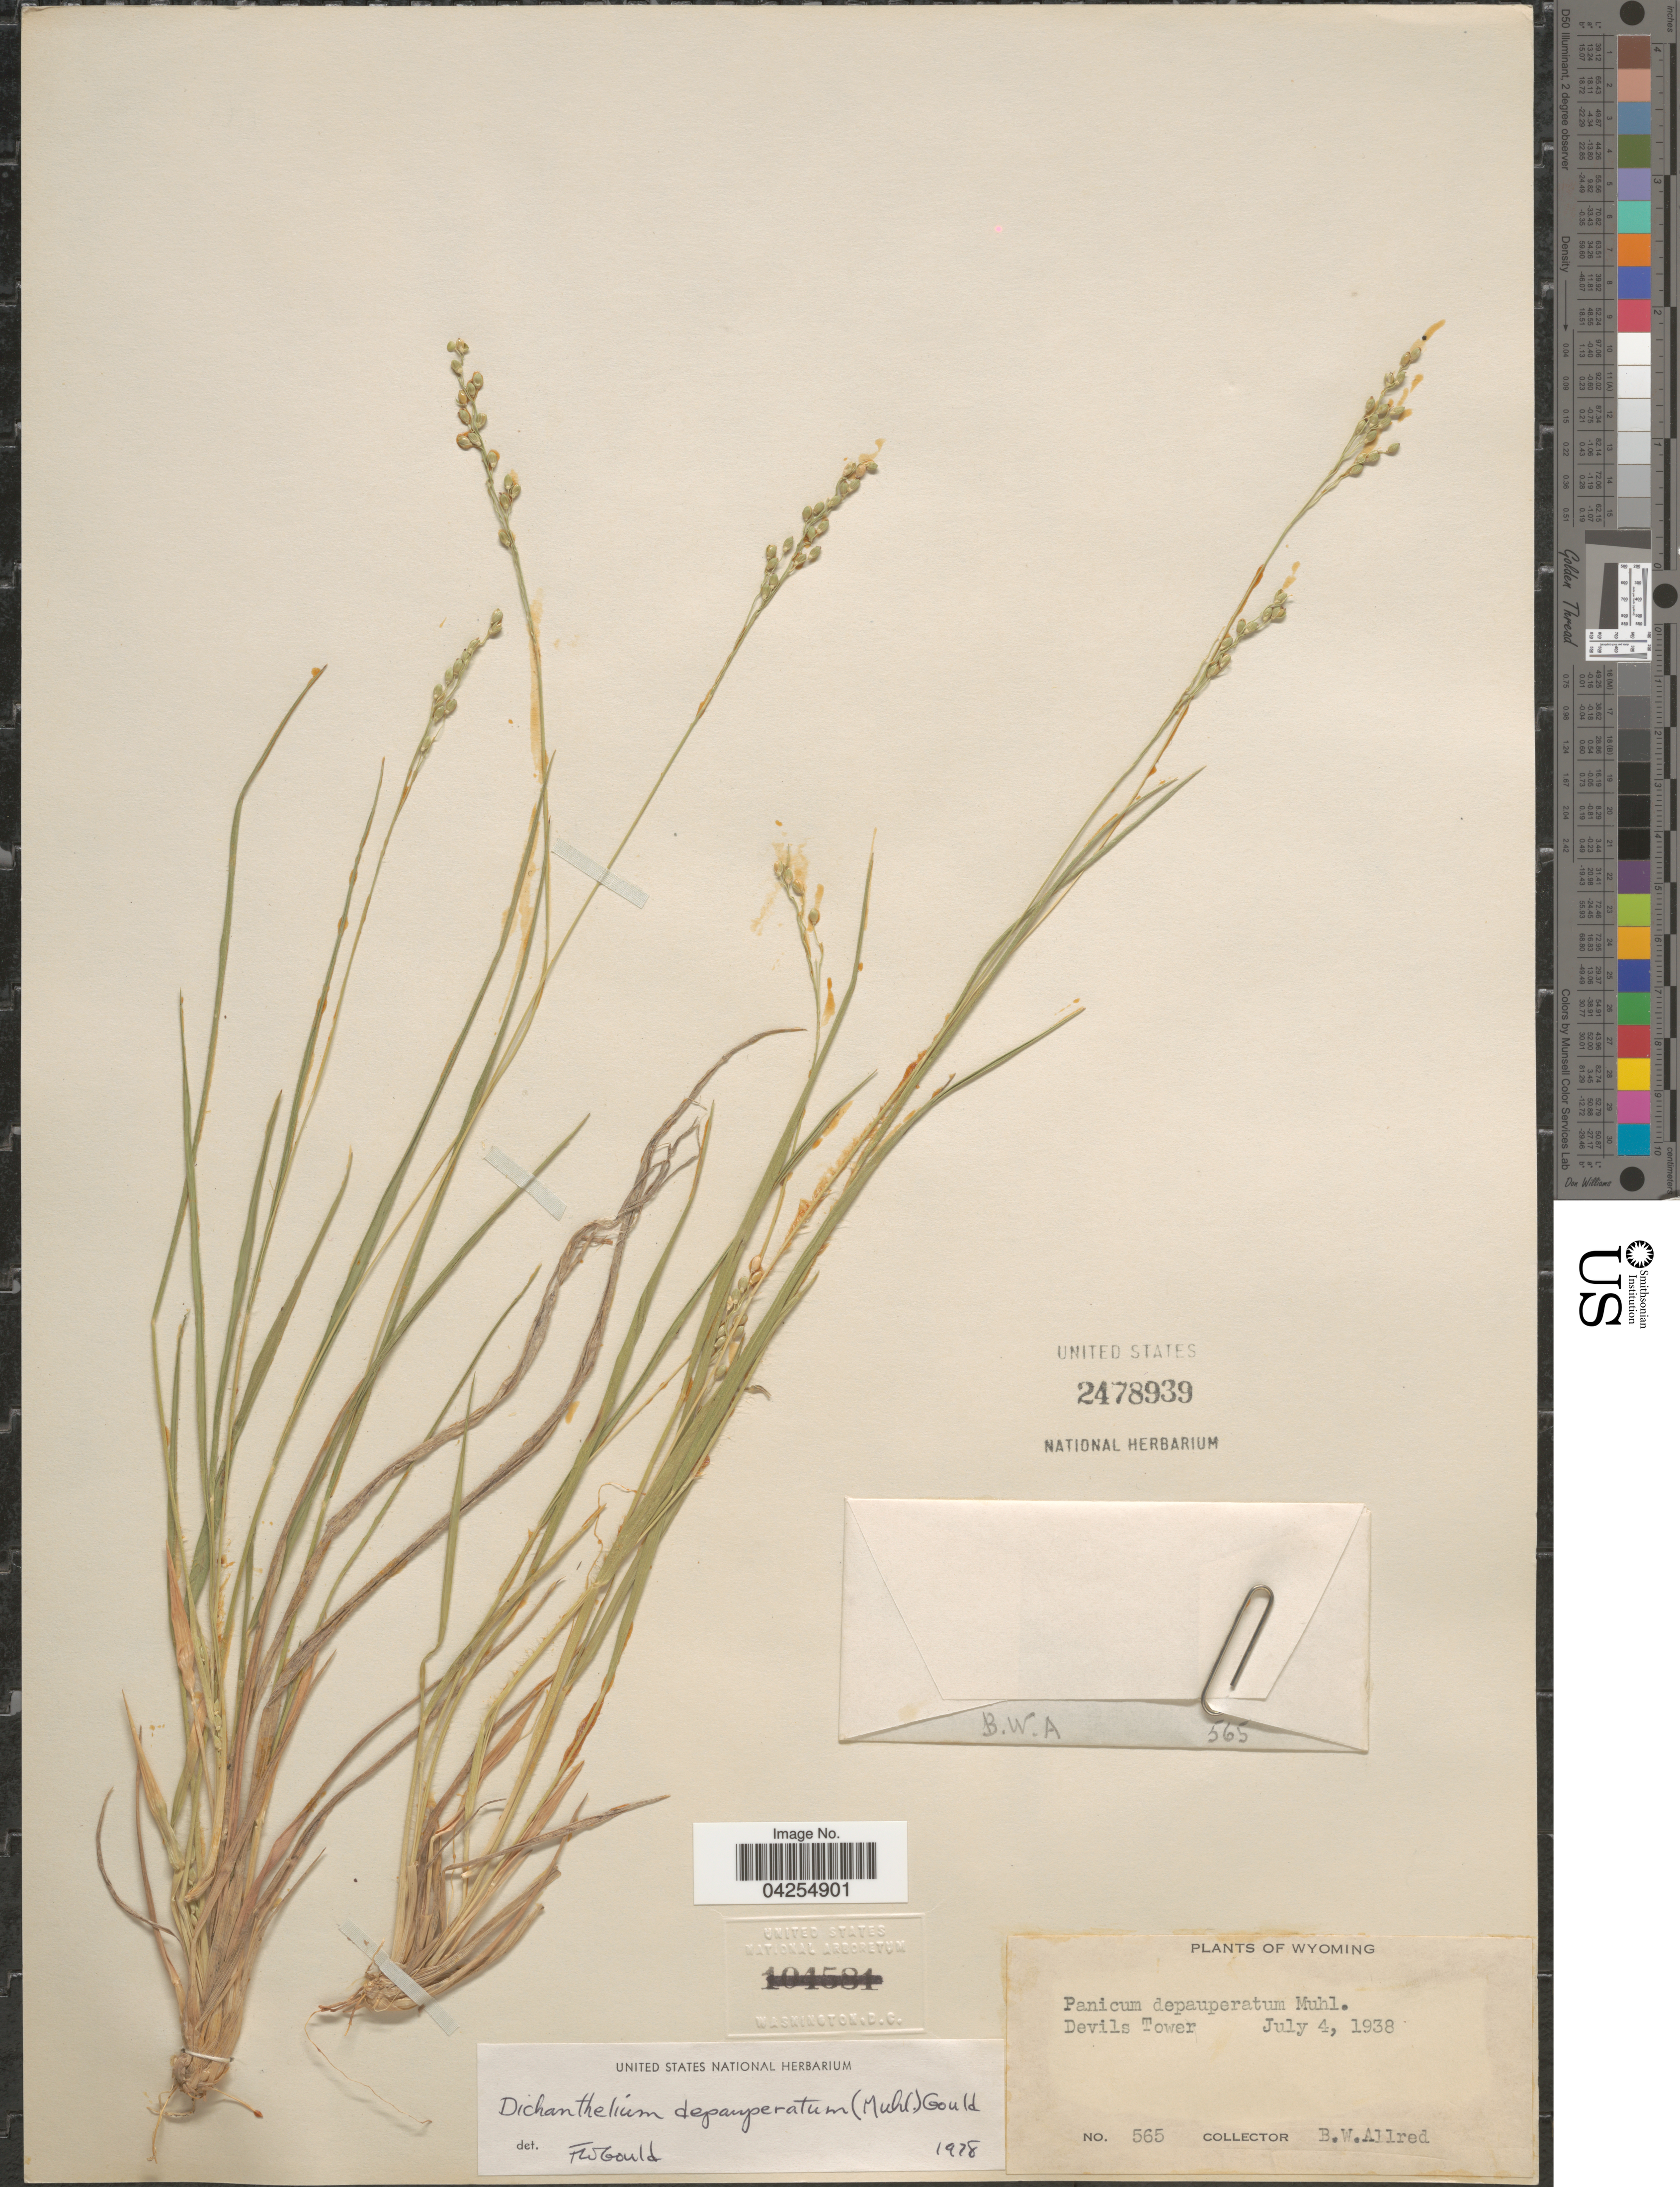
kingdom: Plantae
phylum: Tracheophyta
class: Liliopsida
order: Poales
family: Poaceae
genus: Dichanthelium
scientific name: Dichanthelium depauperatum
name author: (Muhl.) Gould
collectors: B. Allred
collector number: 565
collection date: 1938-07-04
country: United States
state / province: Wyoming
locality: Devils Tower.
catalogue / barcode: US 2478939